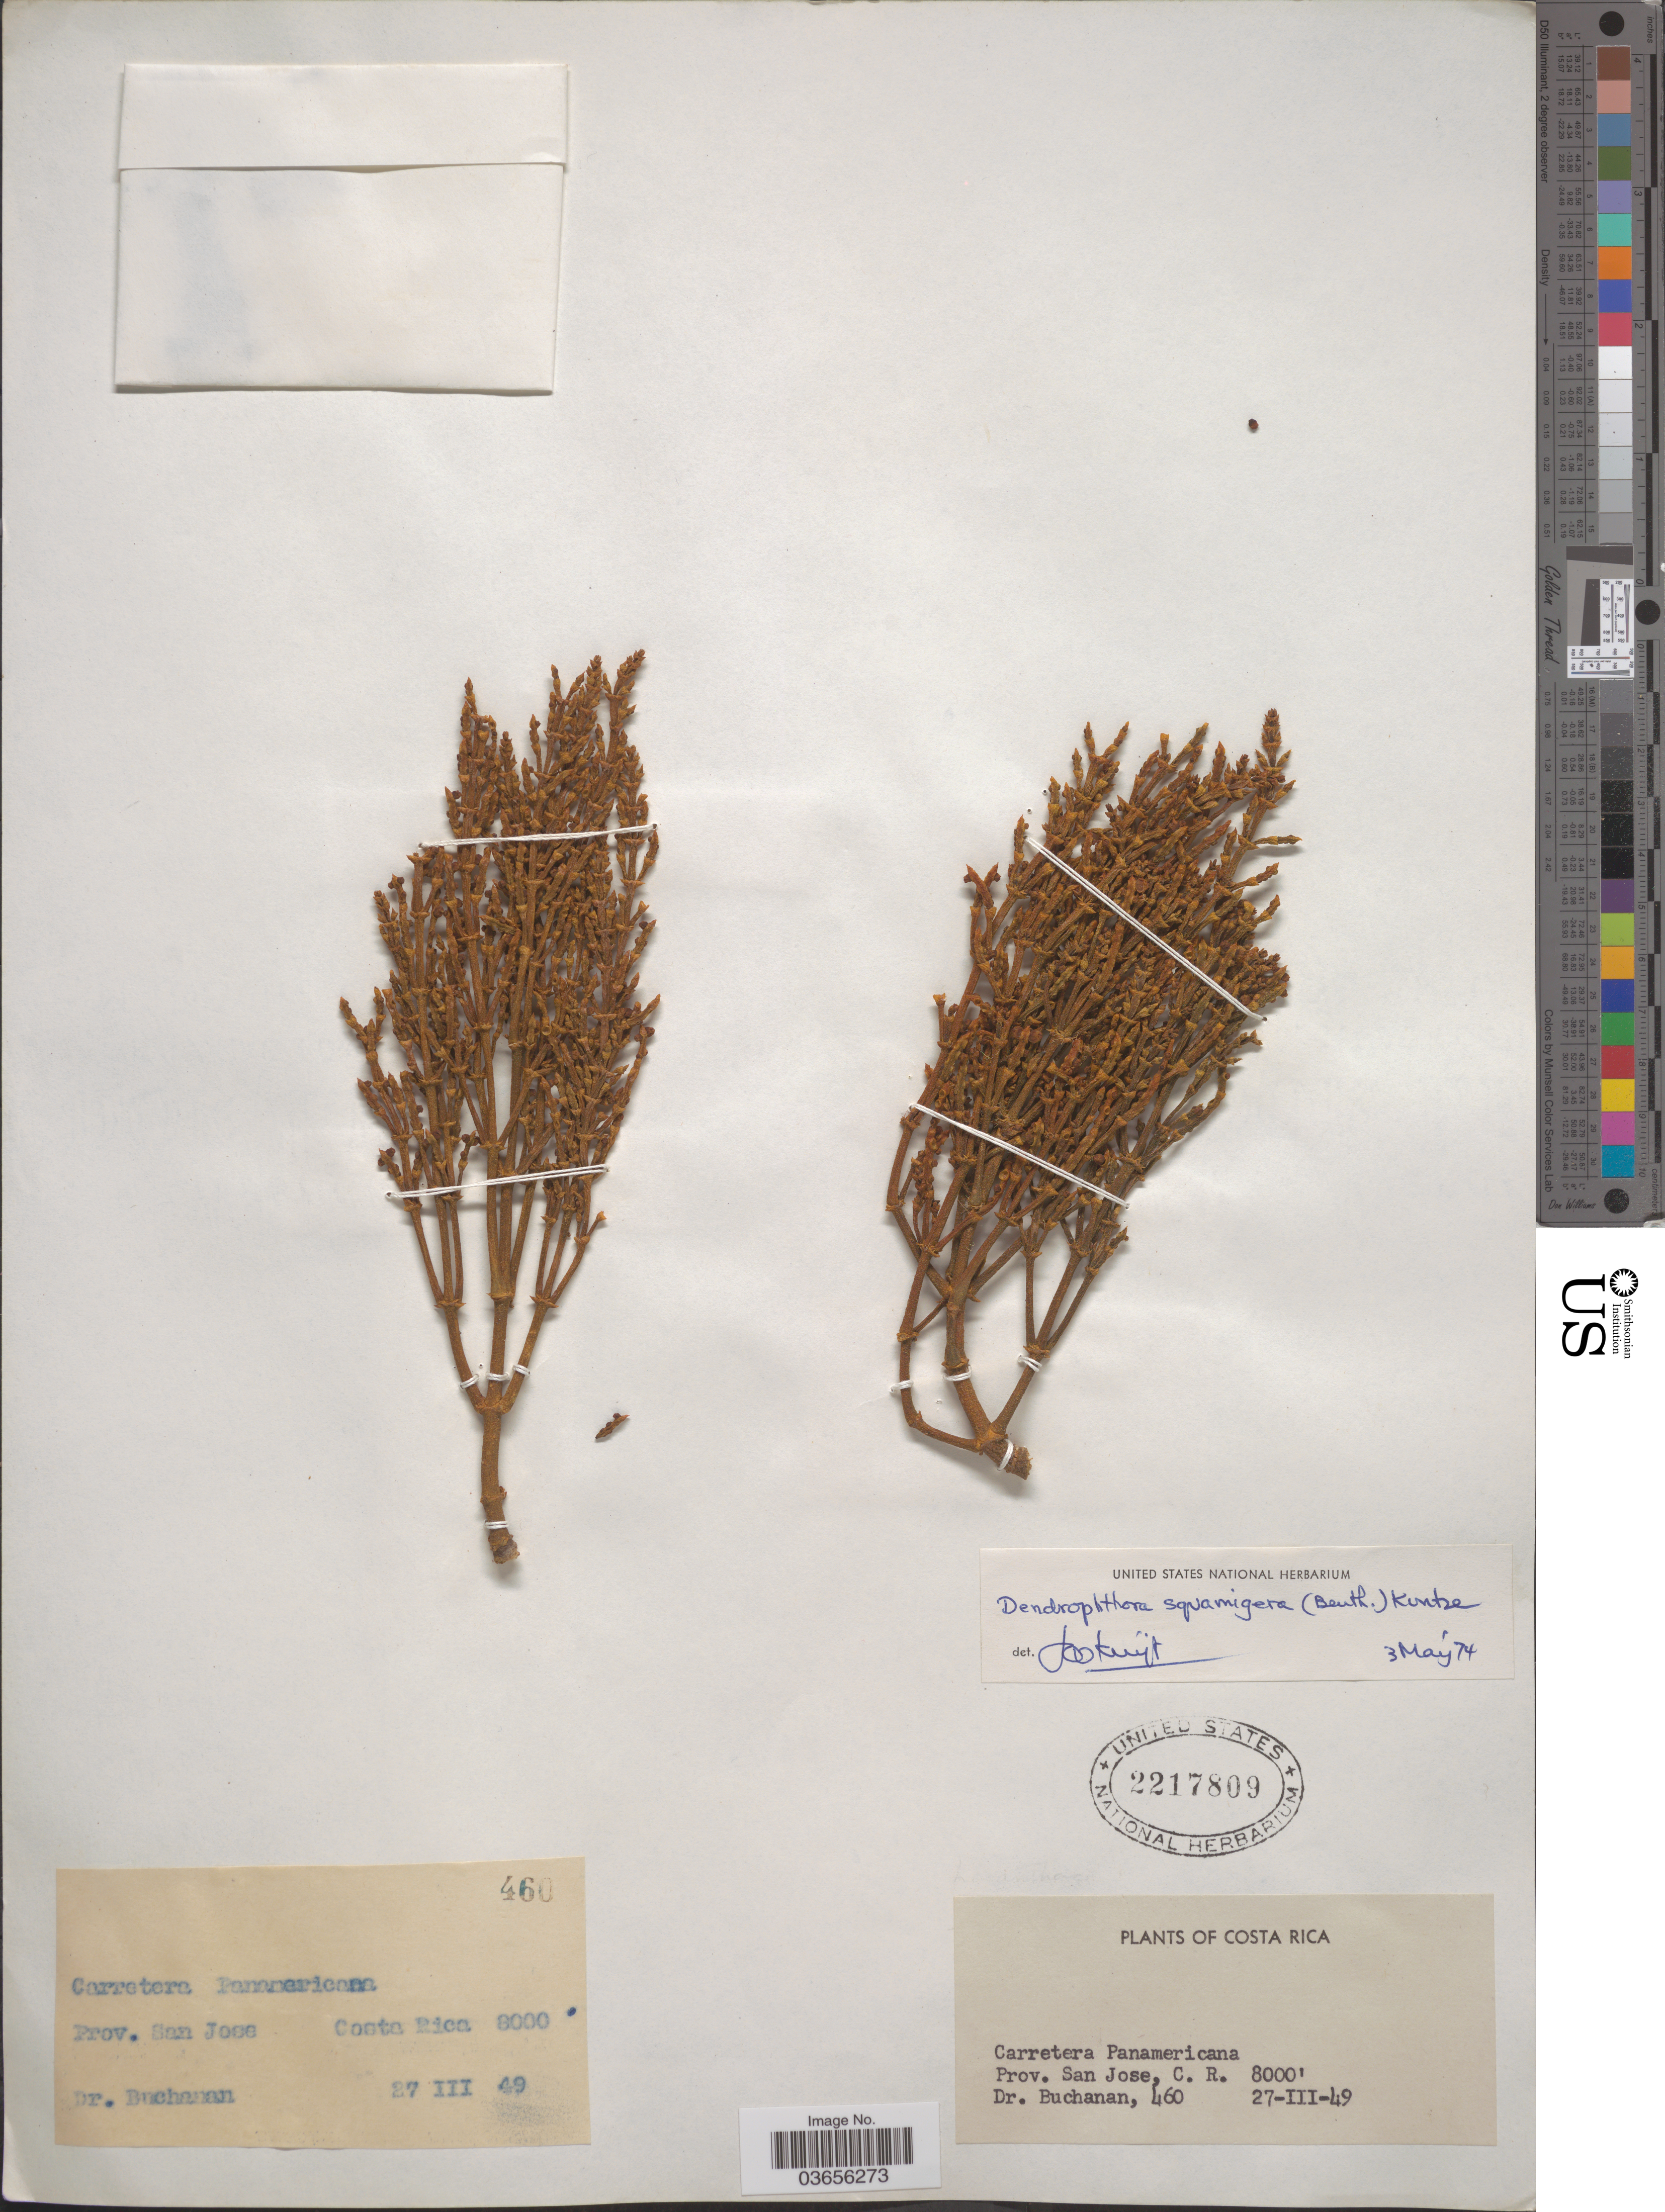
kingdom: Plantae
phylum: Tracheophyta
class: Magnoliopsida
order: Santalales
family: Viscaceae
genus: Dendrophthora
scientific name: Dendrophthora squamigera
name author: (Benth.) Kuntze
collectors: -. Buchanan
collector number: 460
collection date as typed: Transcribed d/m/y: 27/3/49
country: Costa Rica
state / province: San José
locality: Carretera Panamericana.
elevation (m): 2438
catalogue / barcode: US 2217809